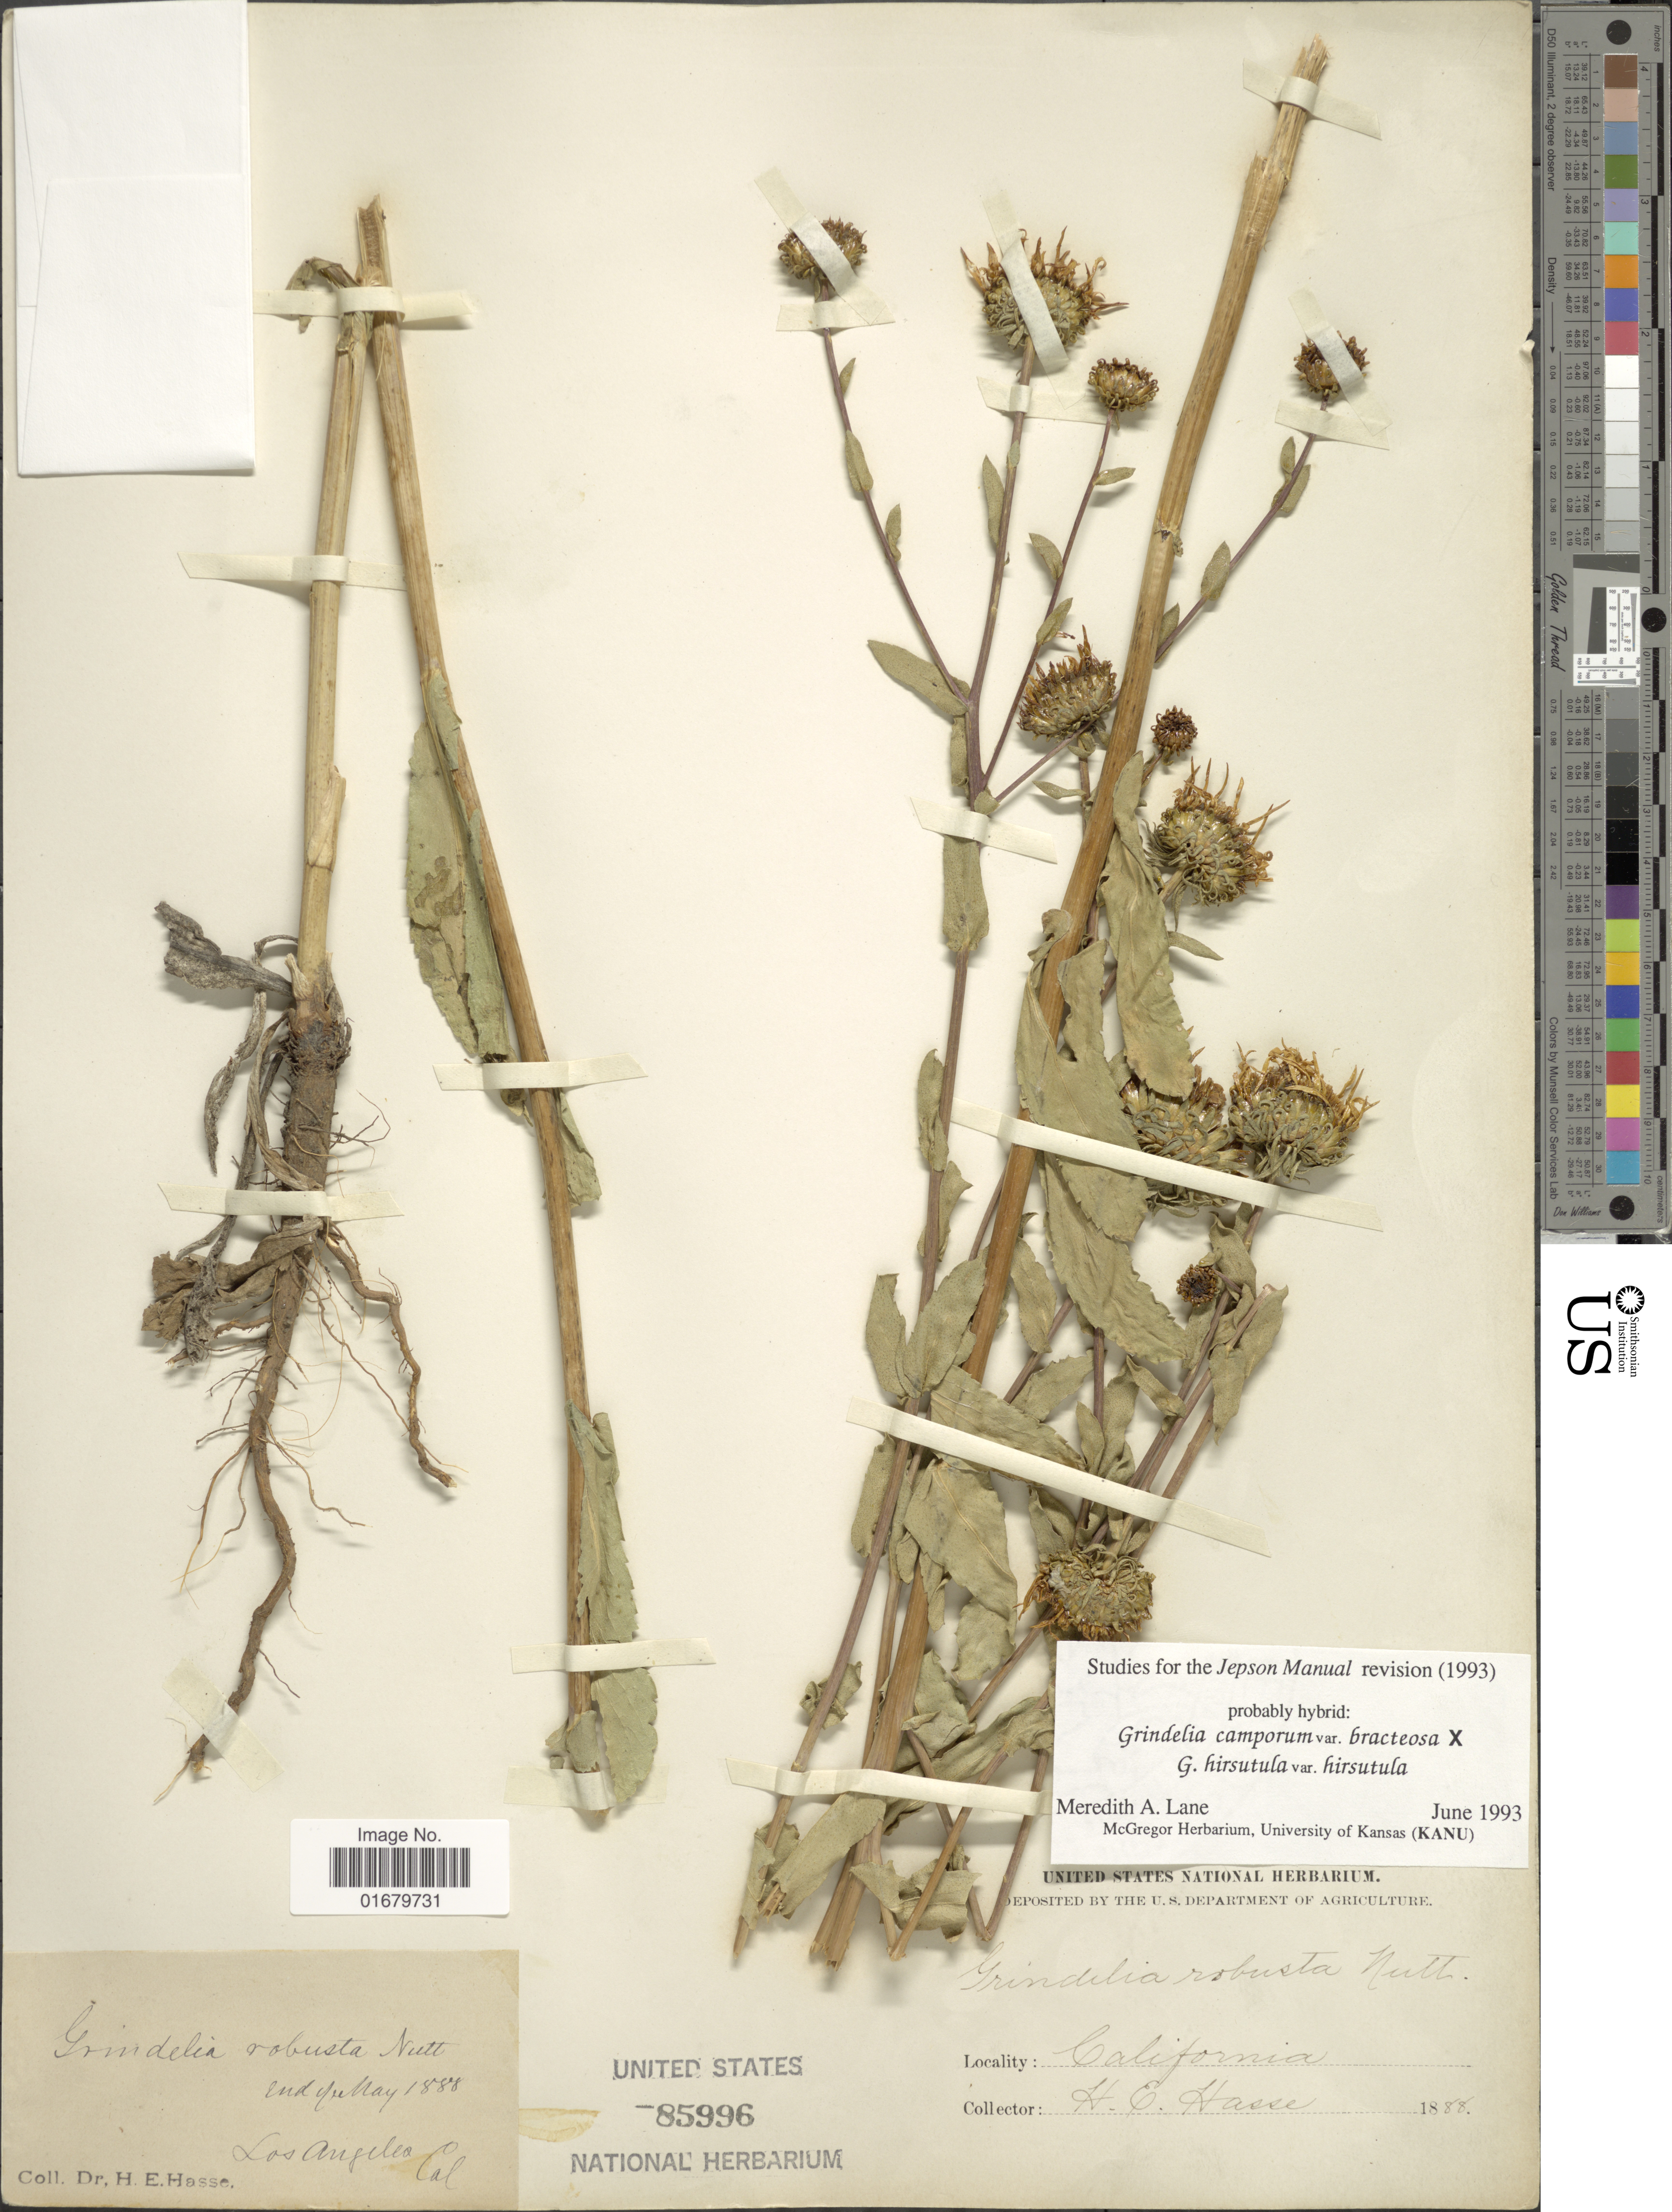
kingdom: Plantae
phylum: Tracheophyta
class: Magnoliopsida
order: Asterales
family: Asteraceae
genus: Grindelia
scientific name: Grindelia camporum var. bracteosa x G. hirsutula Hook. & Arn. var. hirsutula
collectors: H. E. Hasse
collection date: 1888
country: United States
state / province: California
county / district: Los Angeles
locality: Los Angeles.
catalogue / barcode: US 85996